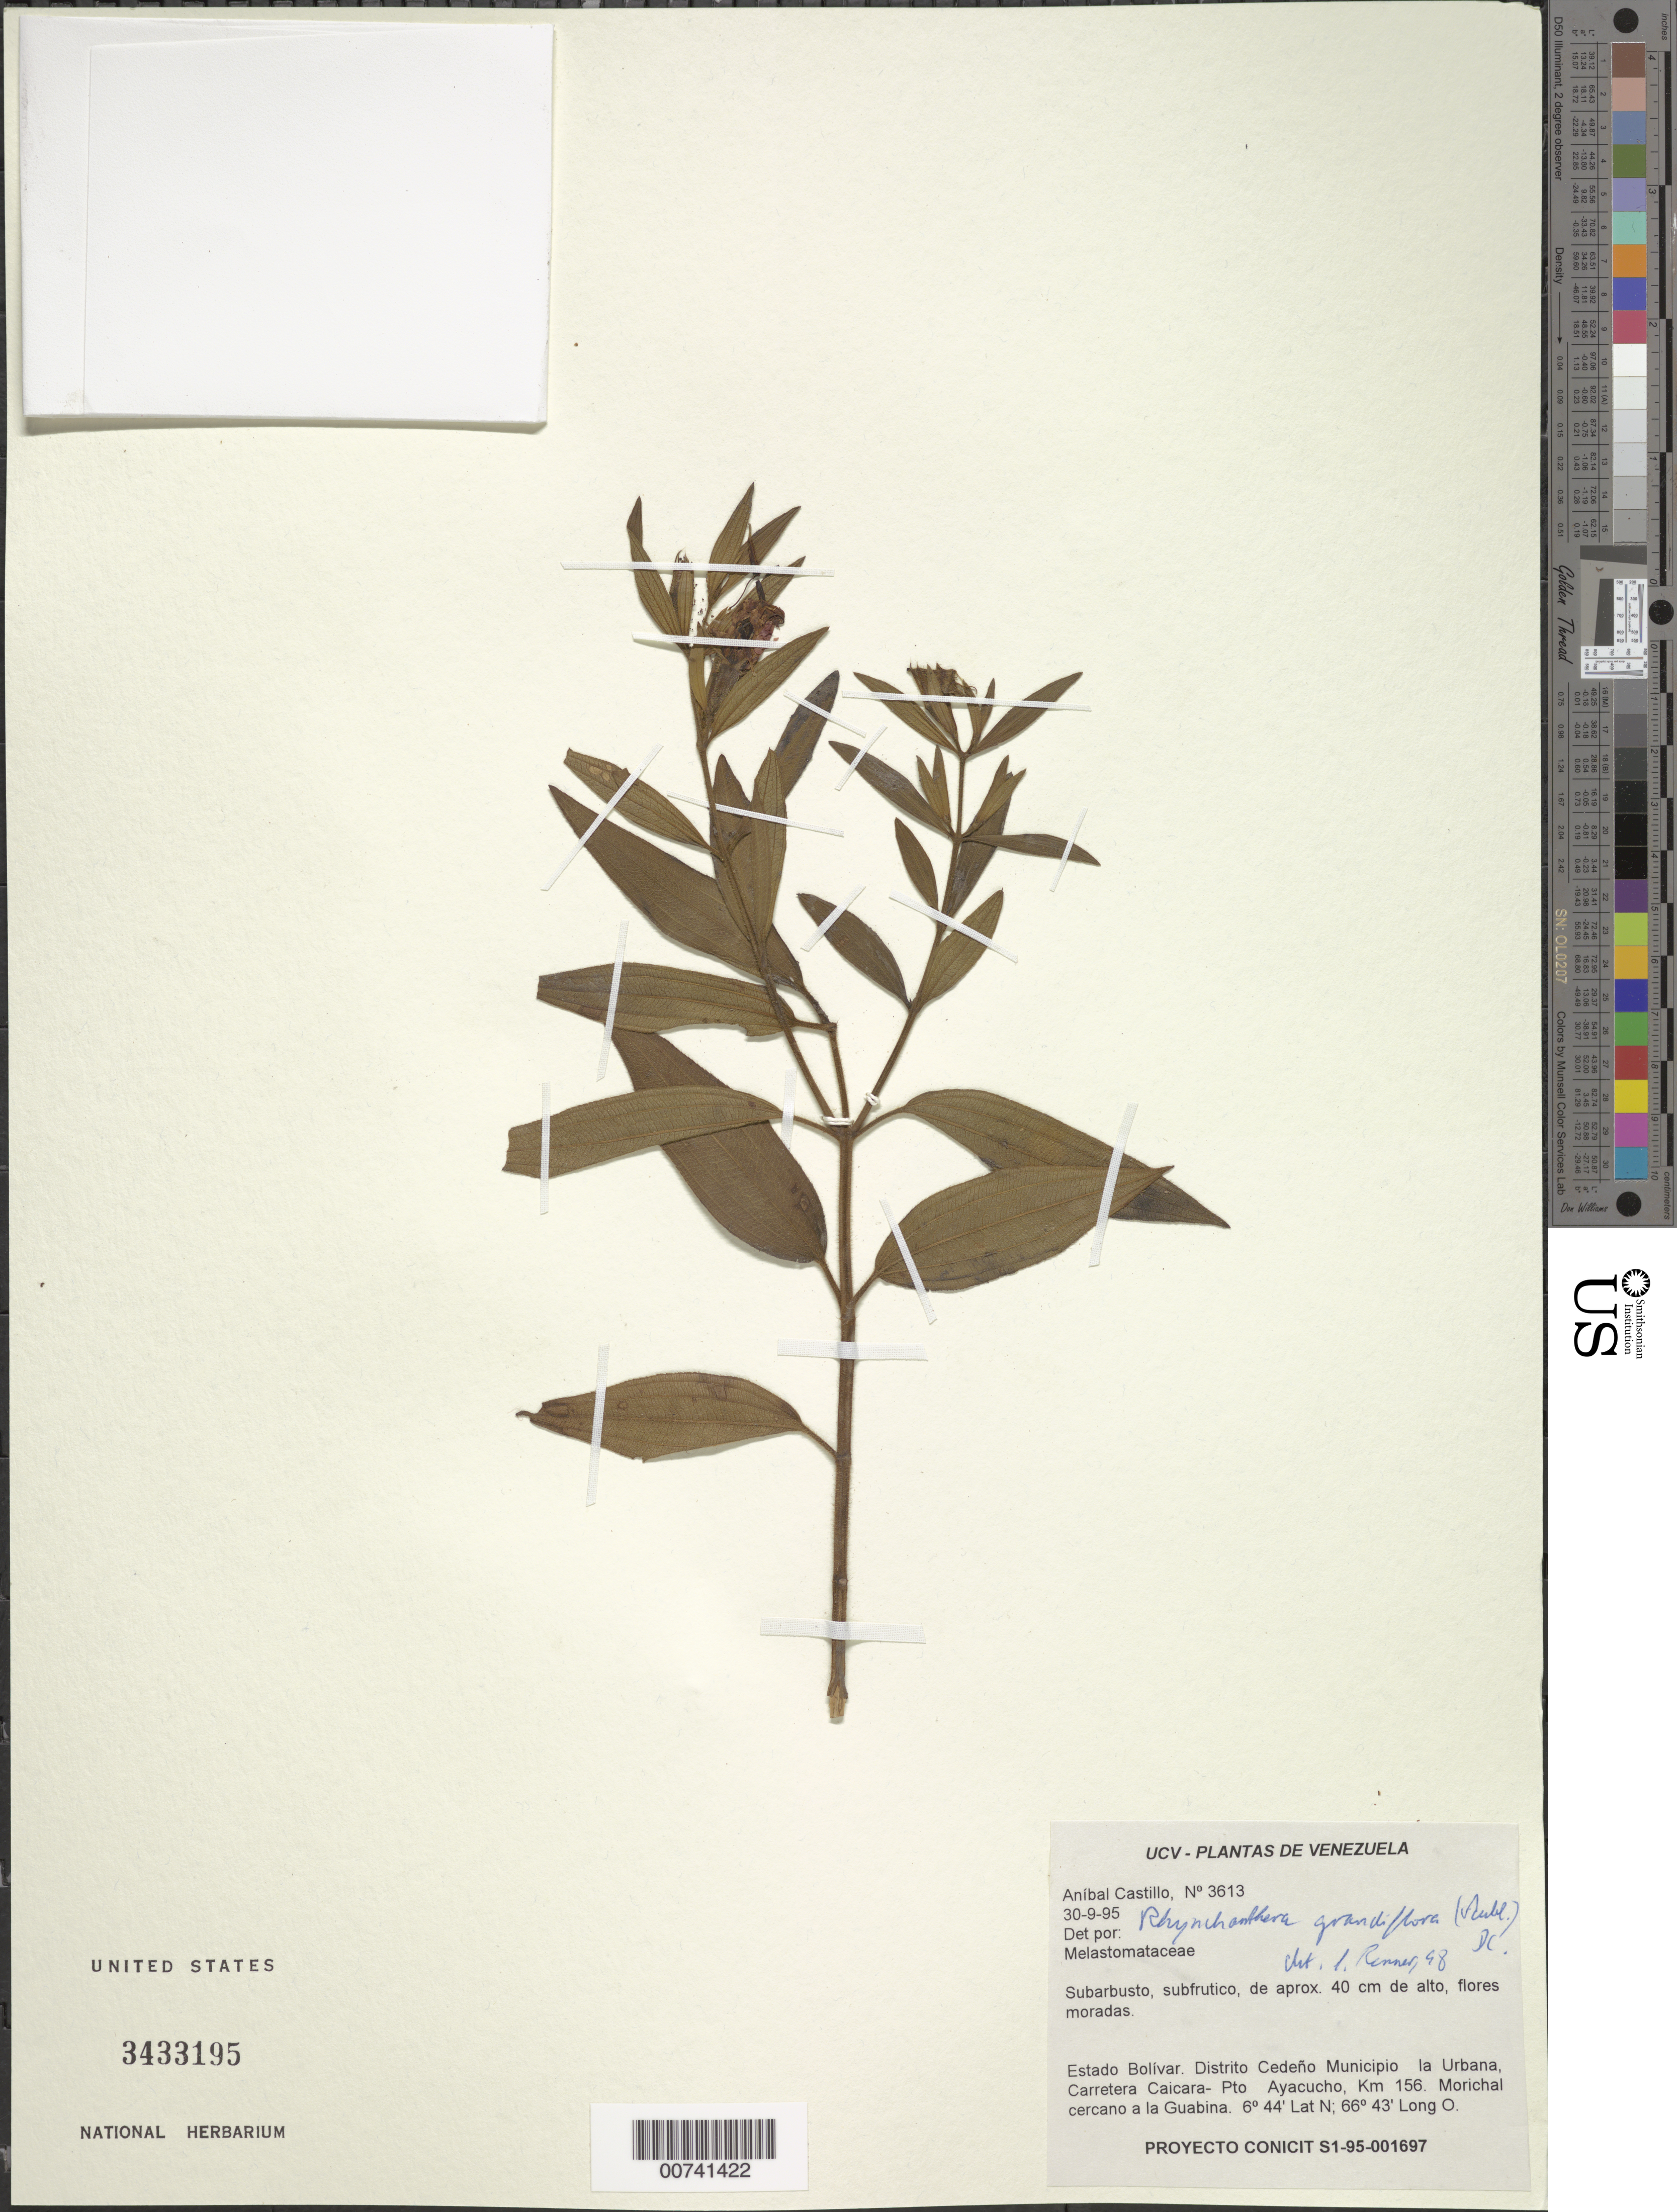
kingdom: Plantae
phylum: Tracheophyta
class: Magnoliopsida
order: Myrtales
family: Melastomataceae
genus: Rhynchanthera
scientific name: Rhynchanthera grandiflora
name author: (Aubl.) DC.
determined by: Renner, S. S.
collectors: A. Castillo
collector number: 3613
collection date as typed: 30-Sep-95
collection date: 1995-09-30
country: Venezuela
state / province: Bolívar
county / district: Cedeño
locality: Mun. la Urbana, Carretera Caicara-Puerto Ayacucho, km 156; cerca Caño a la Guabina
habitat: Morichal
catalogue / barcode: US 3433195